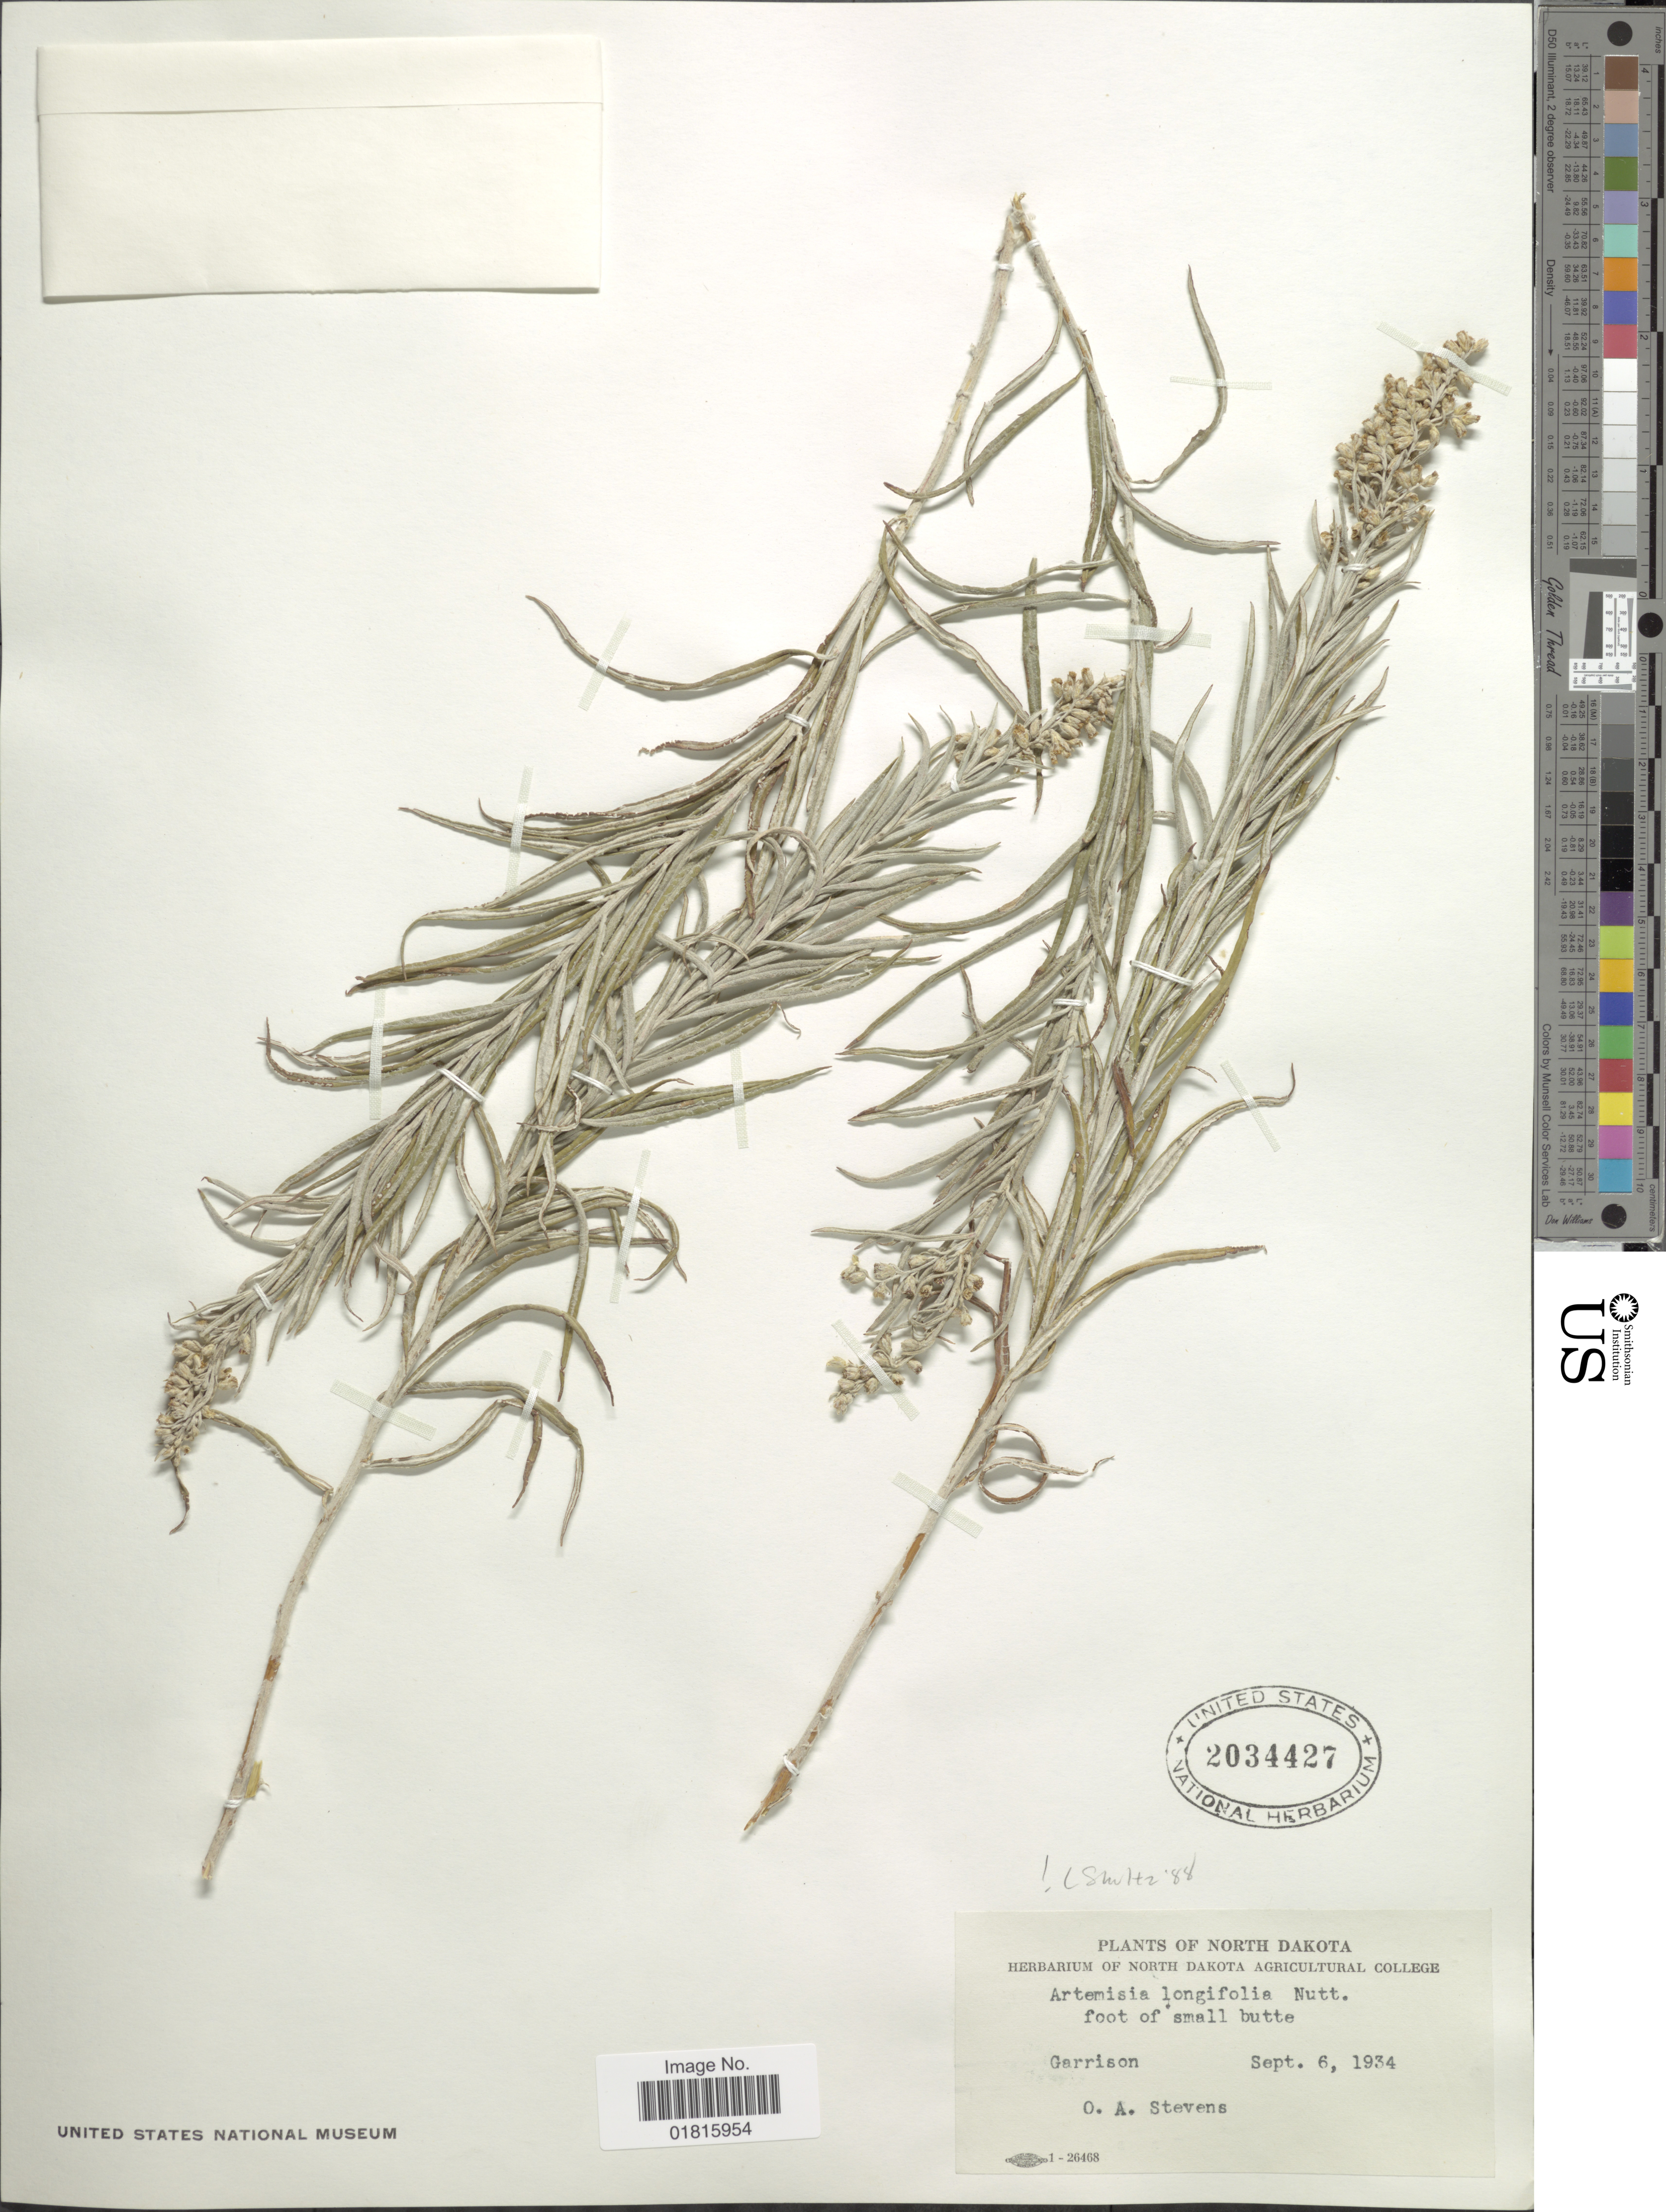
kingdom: Plantae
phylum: Tracheophyta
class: Magnoliopsida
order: Asterales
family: Asteraceae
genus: Artemisia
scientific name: Artemisia longifolia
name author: Nutt.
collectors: O. A. Stevens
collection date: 1934-09-06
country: United States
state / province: North Dakota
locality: Foot of small butte, Garrison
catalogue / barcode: US 2034427